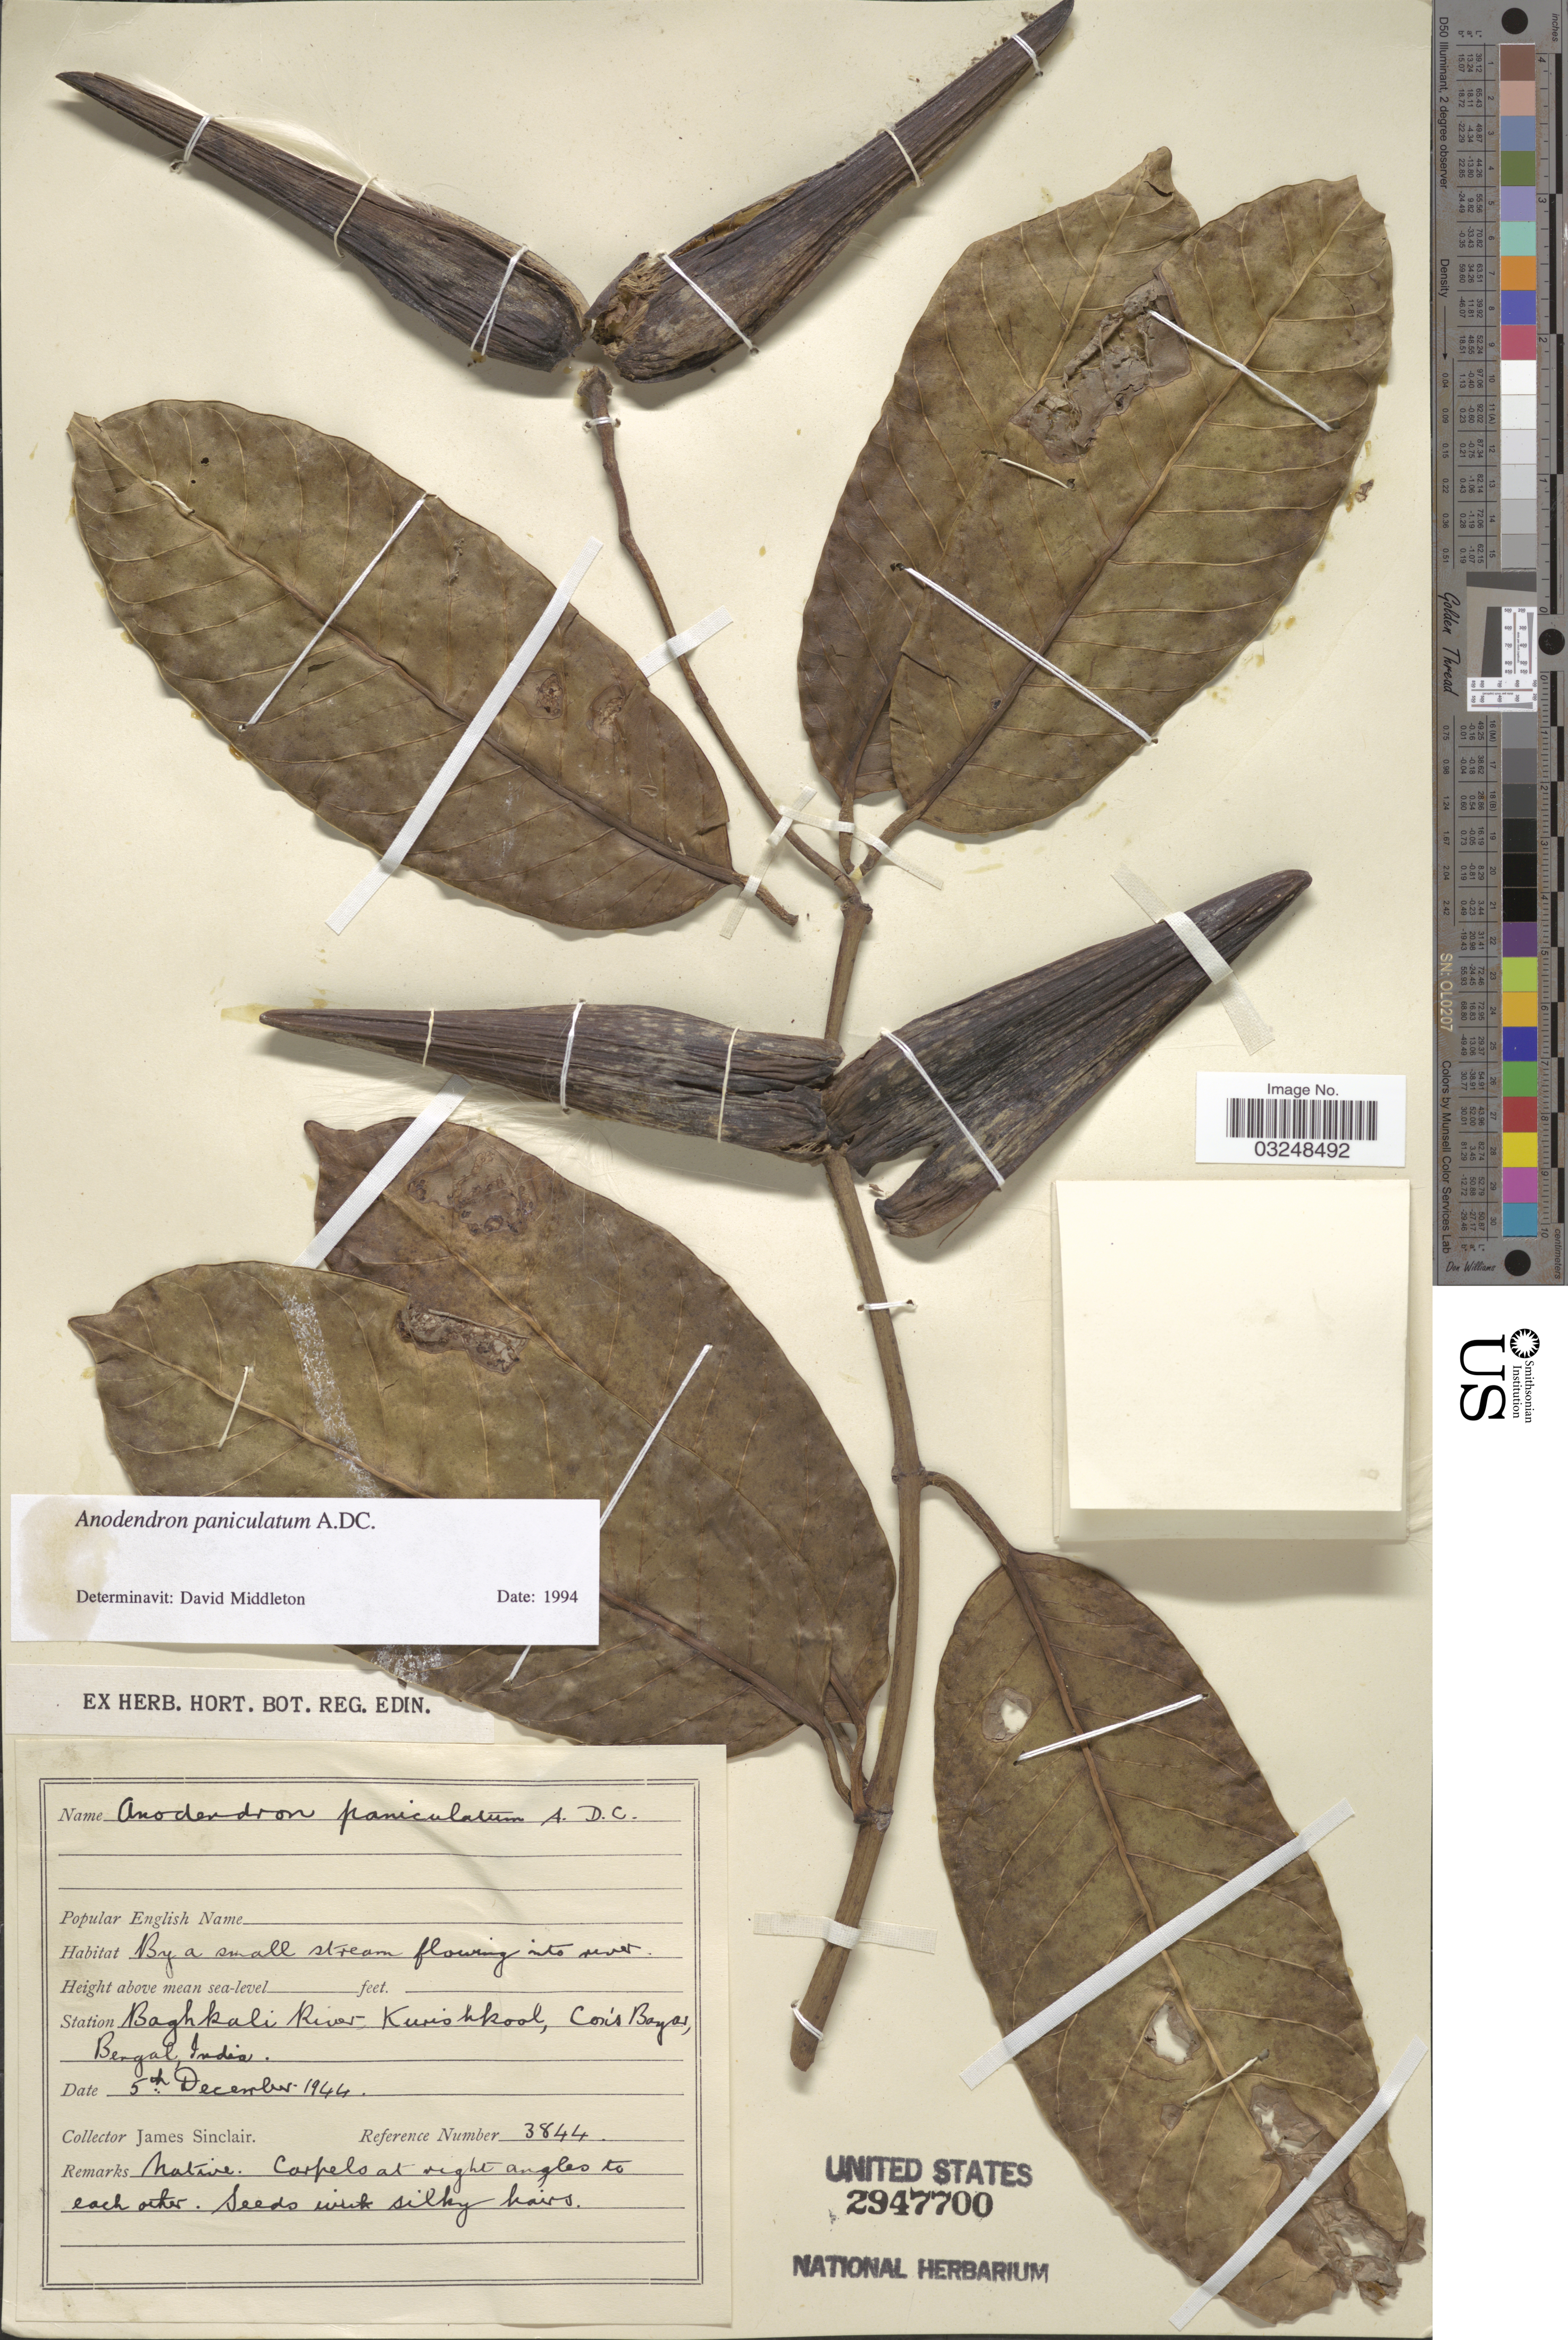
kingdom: Plantae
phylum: Tracheophyta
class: Magnoliopsida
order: Gentianales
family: Apocynaceae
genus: Anodendron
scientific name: Anodendron paniculatum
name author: A. DC.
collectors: J. Sinclair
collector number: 3844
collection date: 1944-12-05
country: Bangladesh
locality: Station Baghkali River, Kurishkool, Cox's Bazar, Bengal, India.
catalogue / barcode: US 2947700